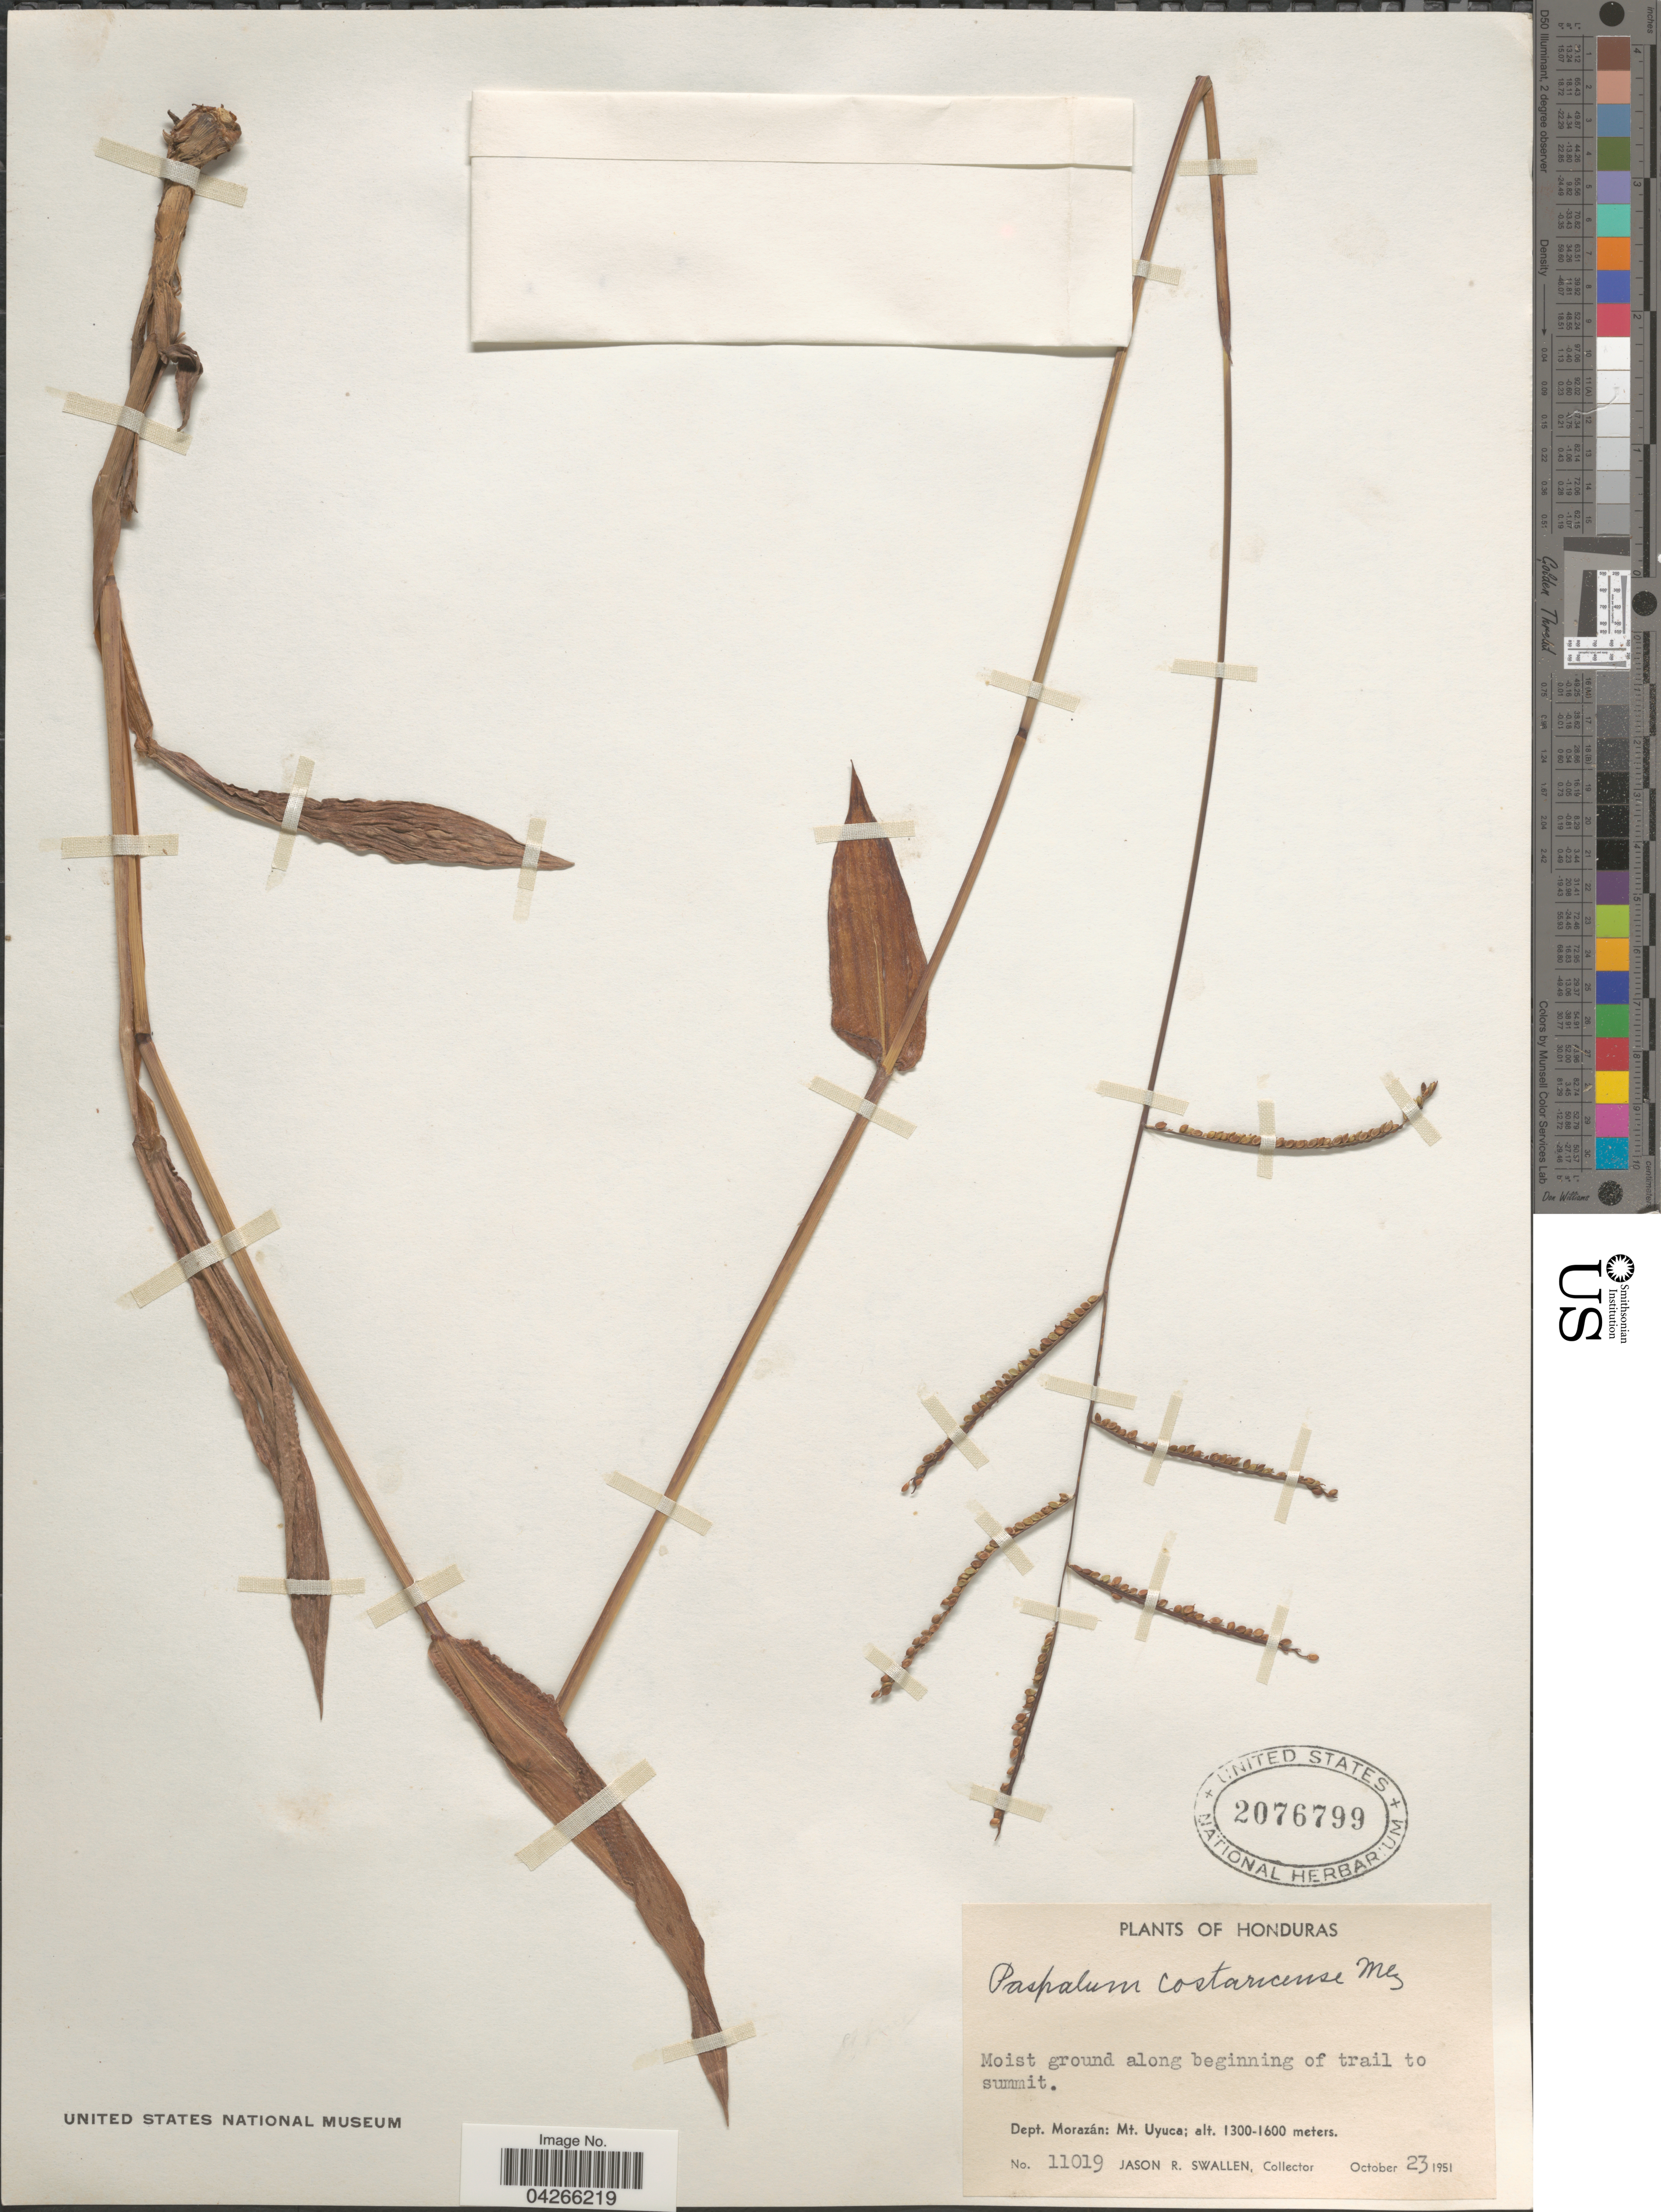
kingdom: Plantae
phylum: Tracheophyta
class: Liliopsida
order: Poales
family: Poaceae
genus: Paspalum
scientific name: Paspalum costaricense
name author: Mez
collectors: J. R. Swallen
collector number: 11019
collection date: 1951-10-23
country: Honduras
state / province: Fco. Morazán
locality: Moist ground along beginning of trail to summit. Dept. Morazán: Mt. Uyuca.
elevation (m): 1300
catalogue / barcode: US 2076799